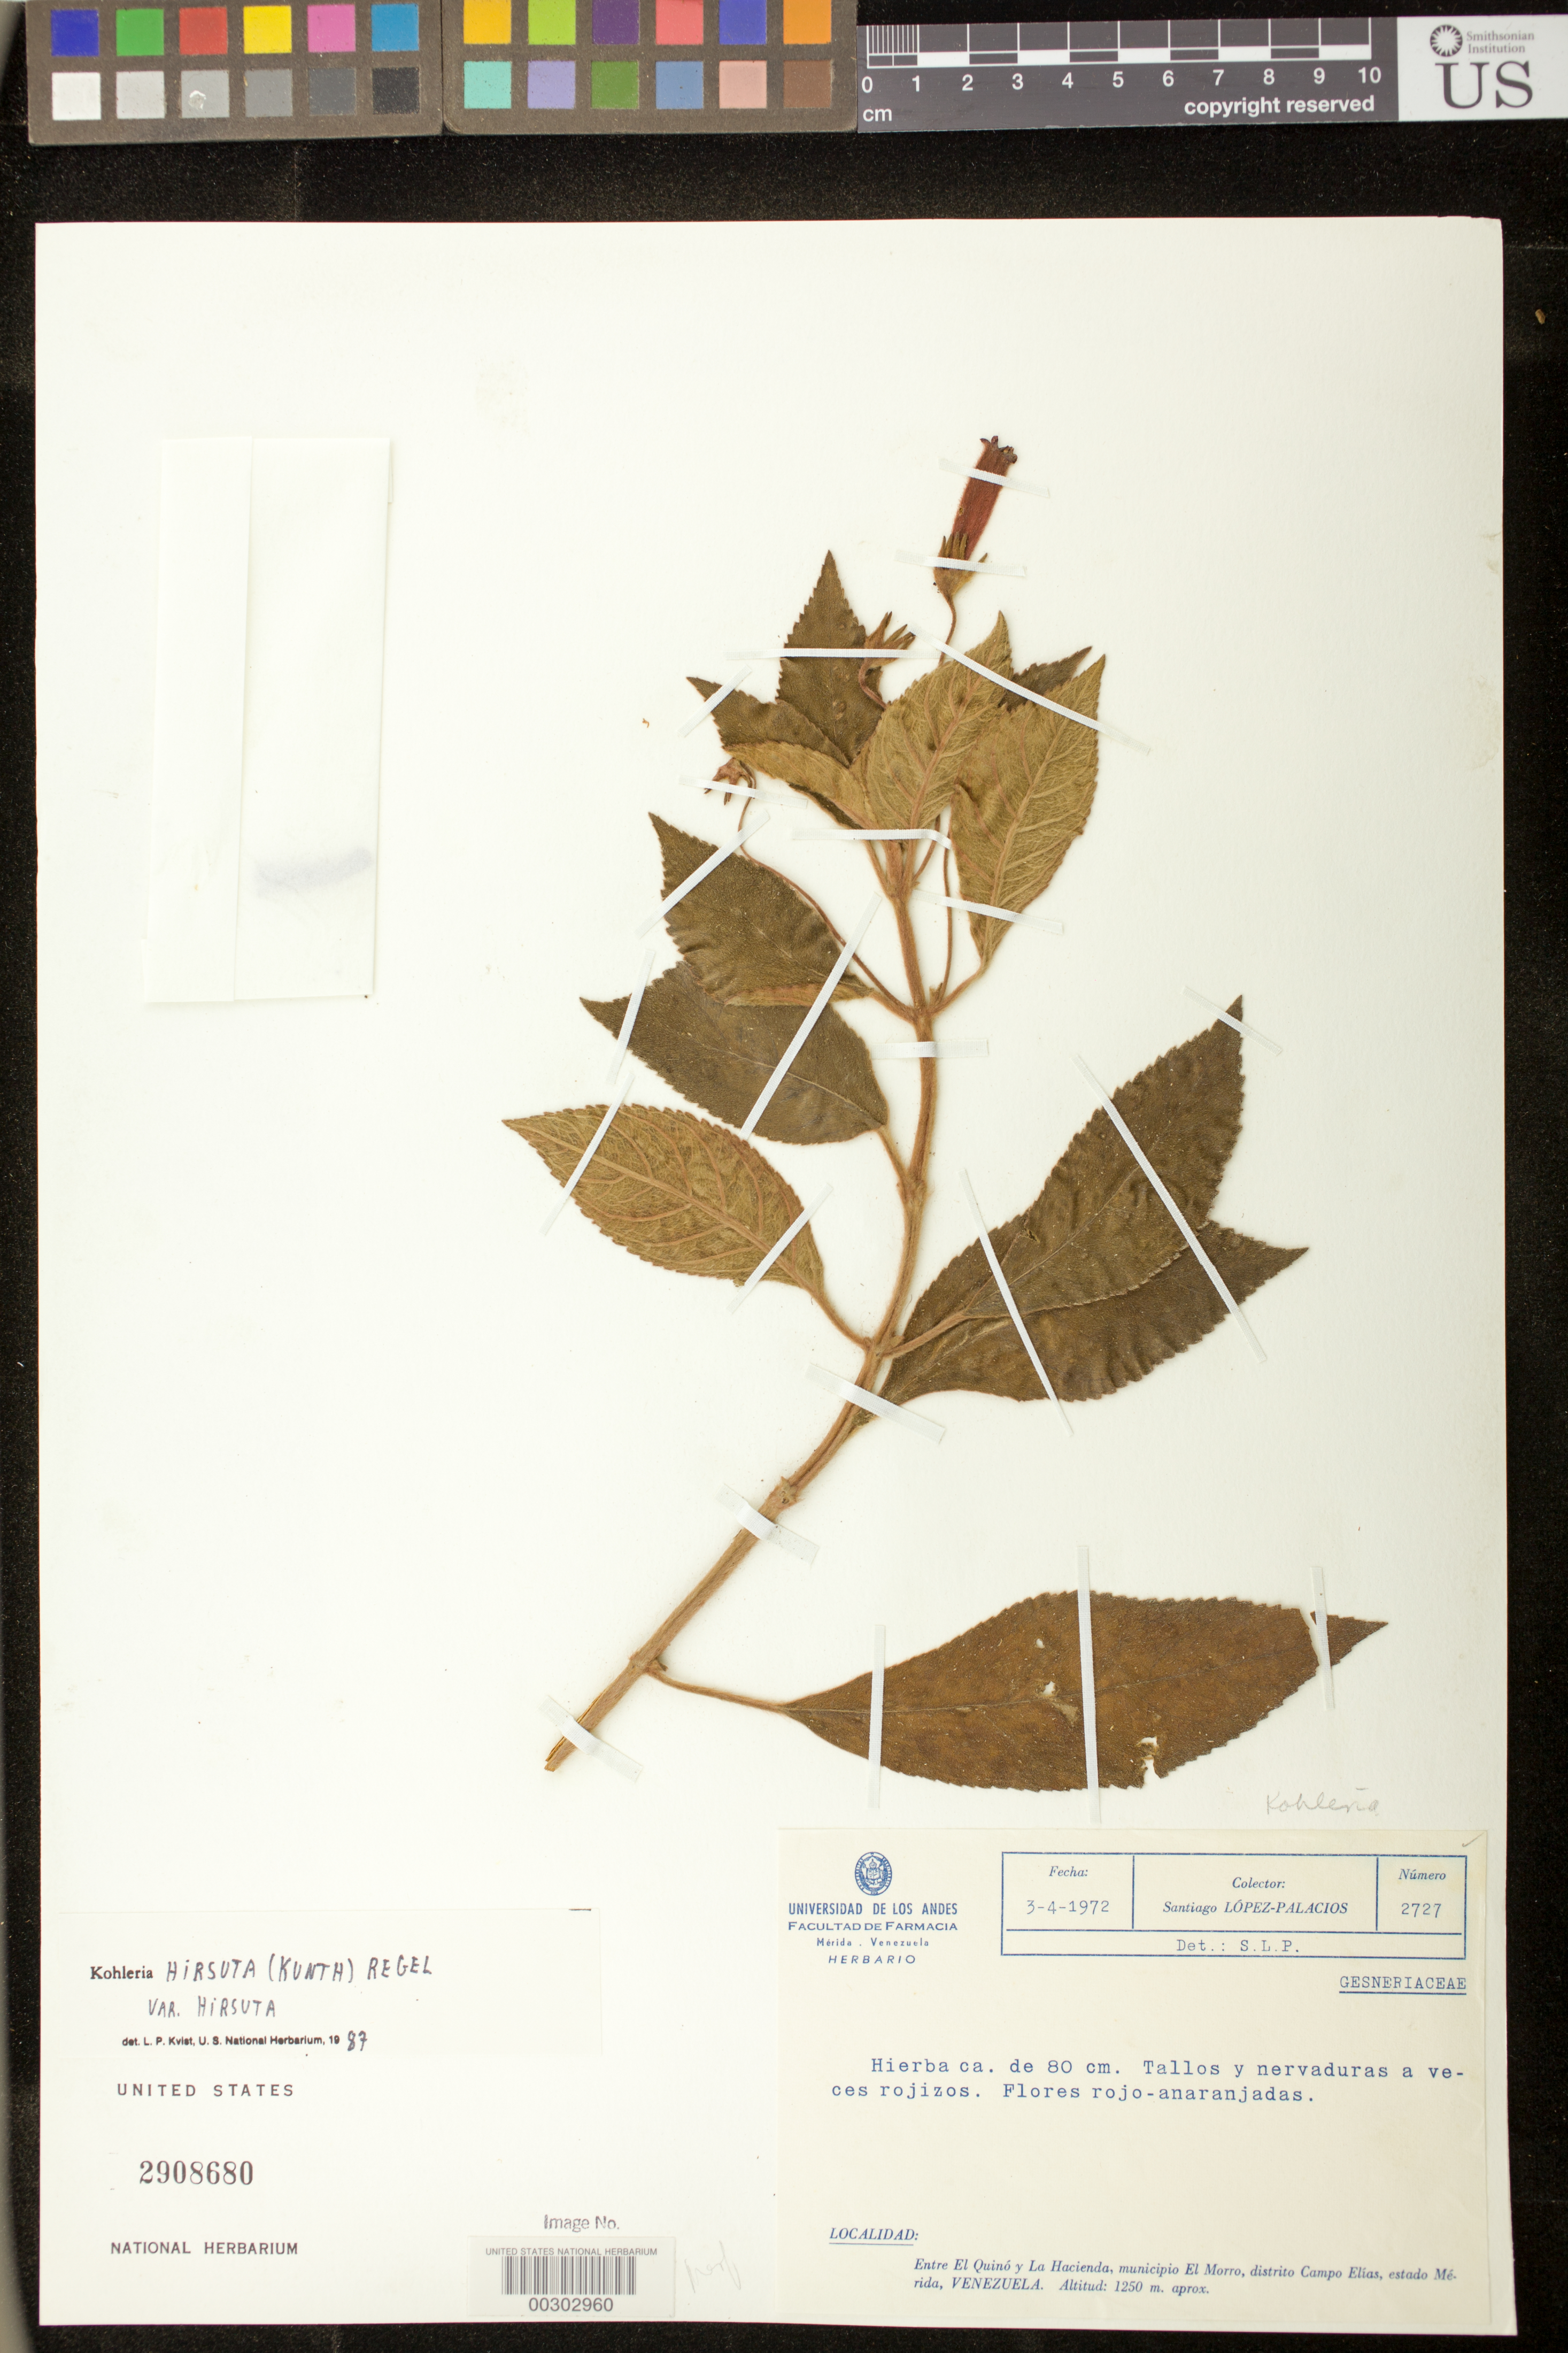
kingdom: Plantae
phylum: Tracheophyta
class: Magnoliopsida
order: Lamiales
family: Gesneriaceae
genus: Kohleria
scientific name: Kohleria hirsuta var. hirsuta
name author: (Kunth) Regel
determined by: Skog, Laurence E.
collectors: S. Lopez-P.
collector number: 2727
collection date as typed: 1972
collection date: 1972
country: Venezuela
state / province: Mérida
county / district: Campo Elías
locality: Entre El Quinó y La Hacienda, municipio El Morro, distrito Campo Elías, estado Mérida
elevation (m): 1250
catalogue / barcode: US 2908680